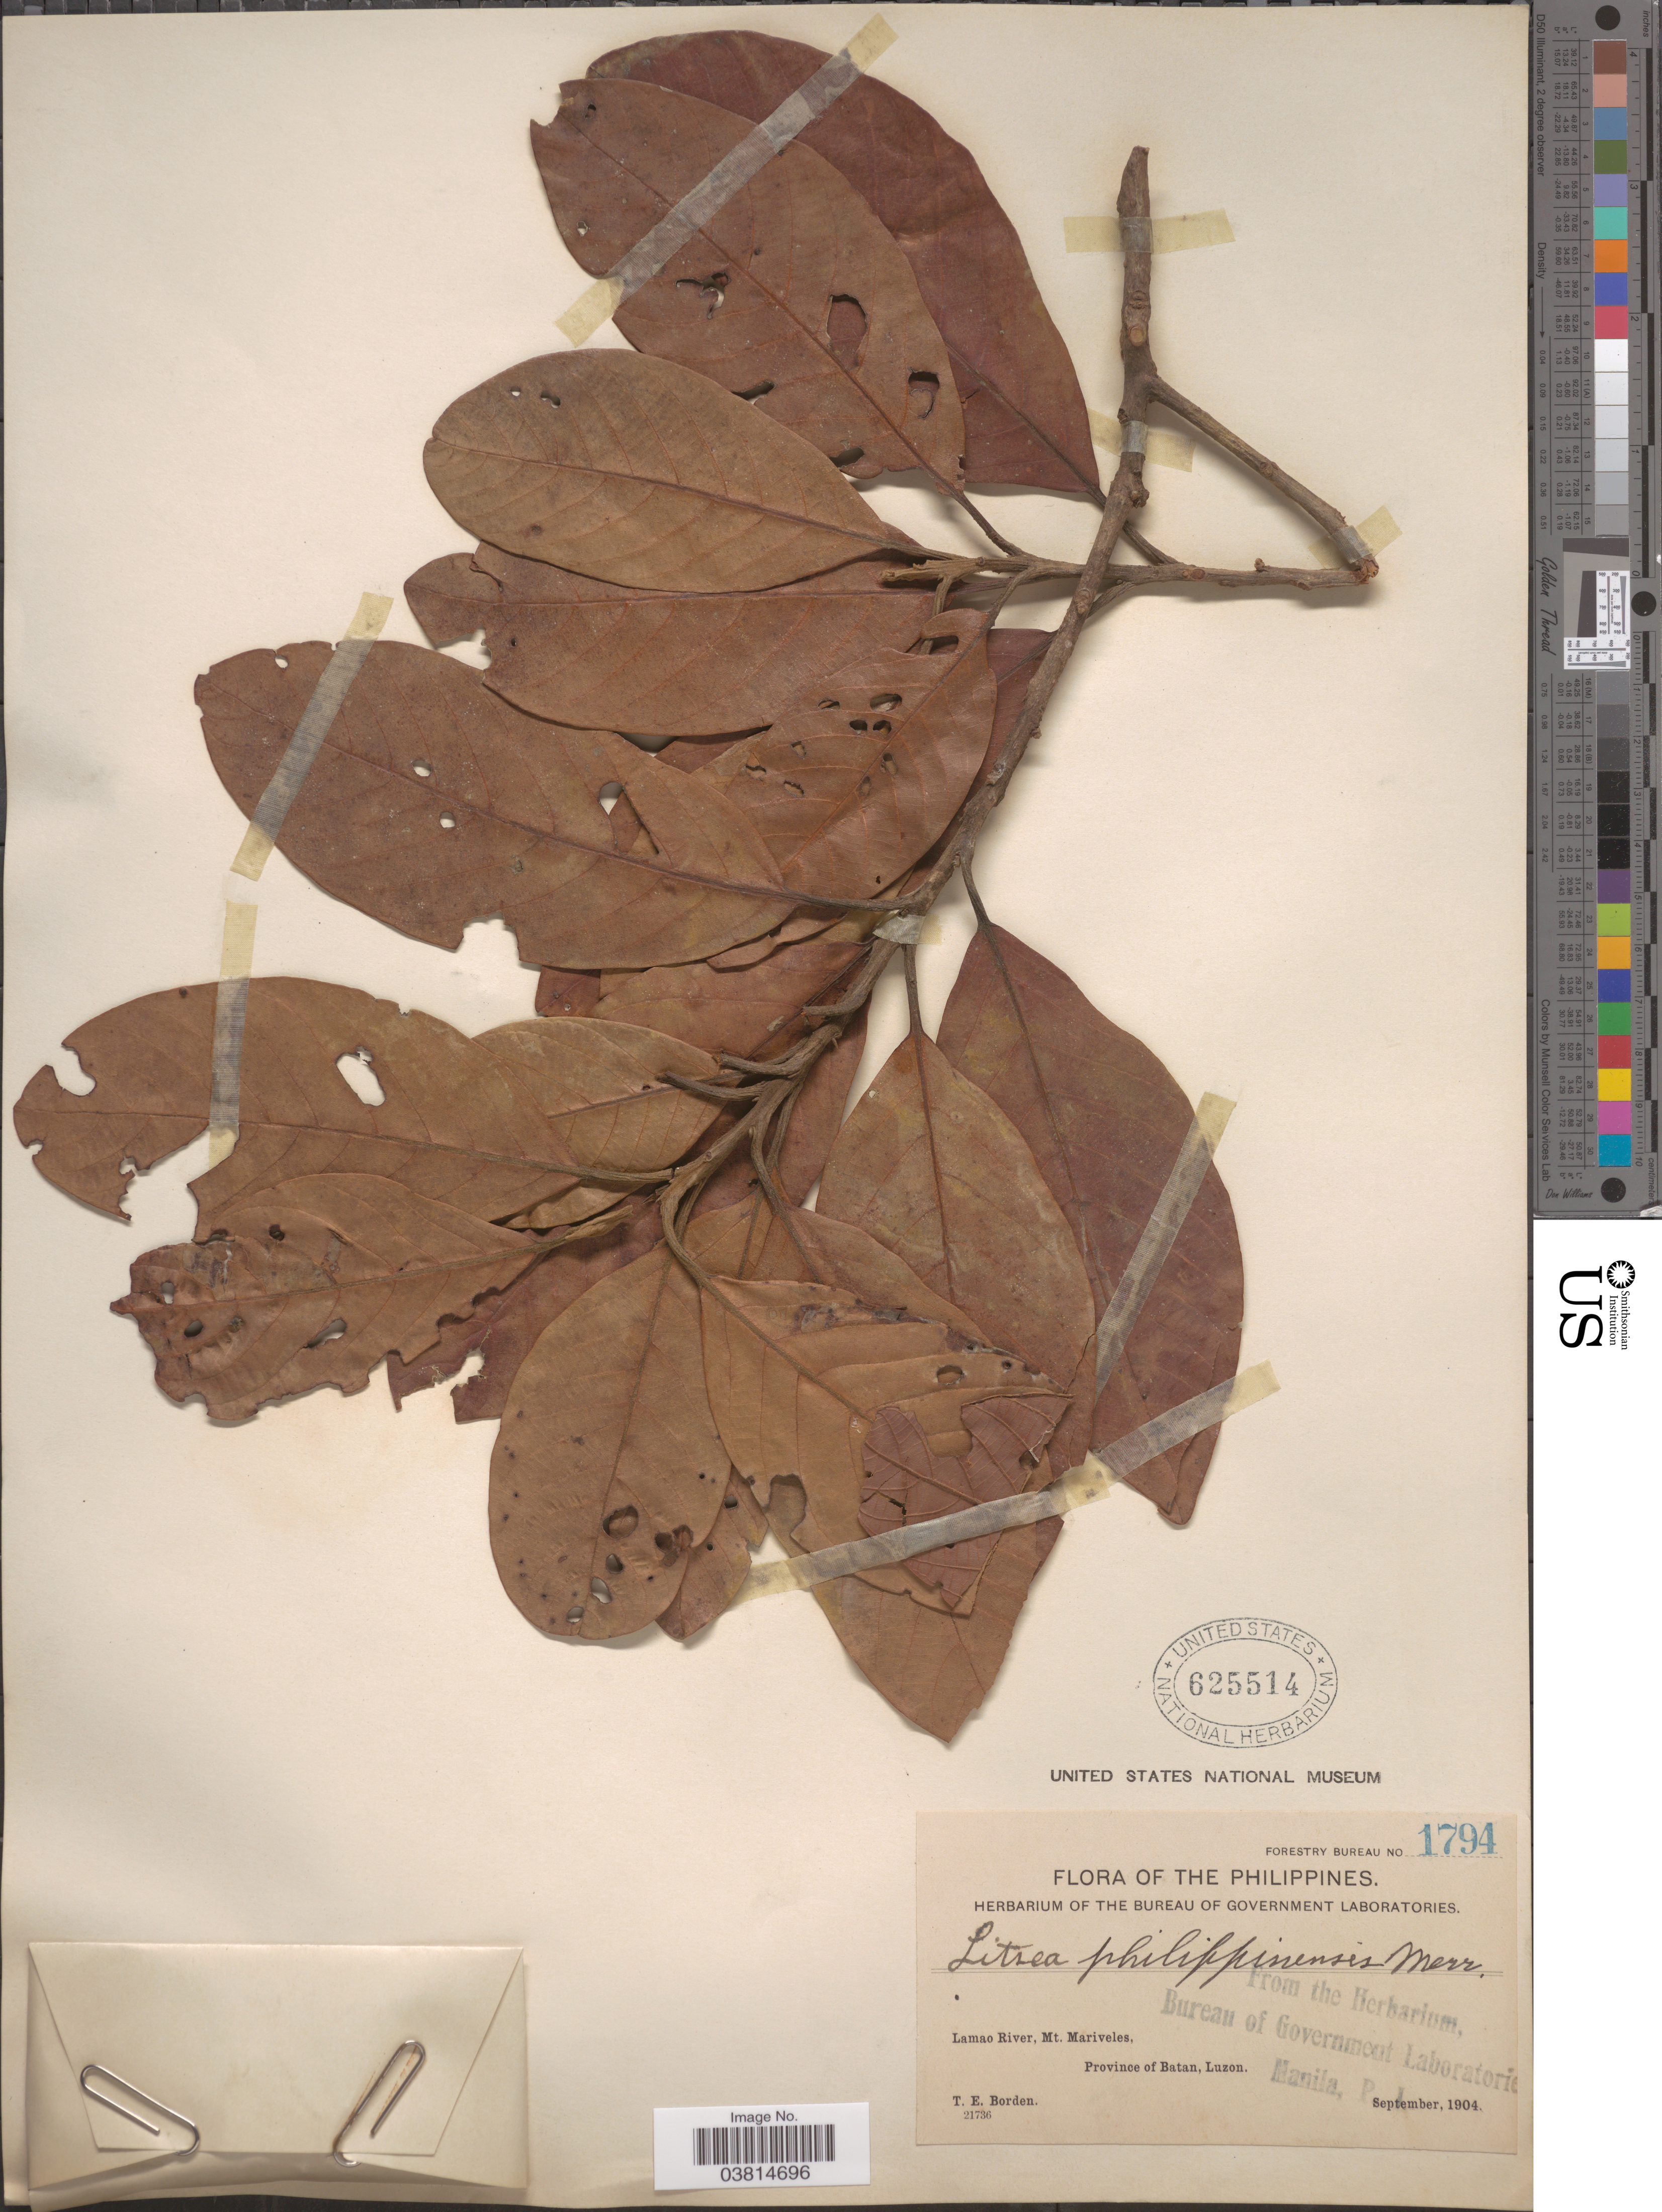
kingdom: Plantae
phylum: Tracheophyta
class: Magnoliopsida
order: Laurales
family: Lauraceae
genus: Litsea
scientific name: Litsea philippinensis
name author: Merr.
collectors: T. E. Borden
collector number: Forestry Bureau 1794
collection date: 1904-09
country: Philippines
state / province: Cagayan Valley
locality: Lamao River, Mt. Mariveles, Luzon.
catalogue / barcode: US 625514